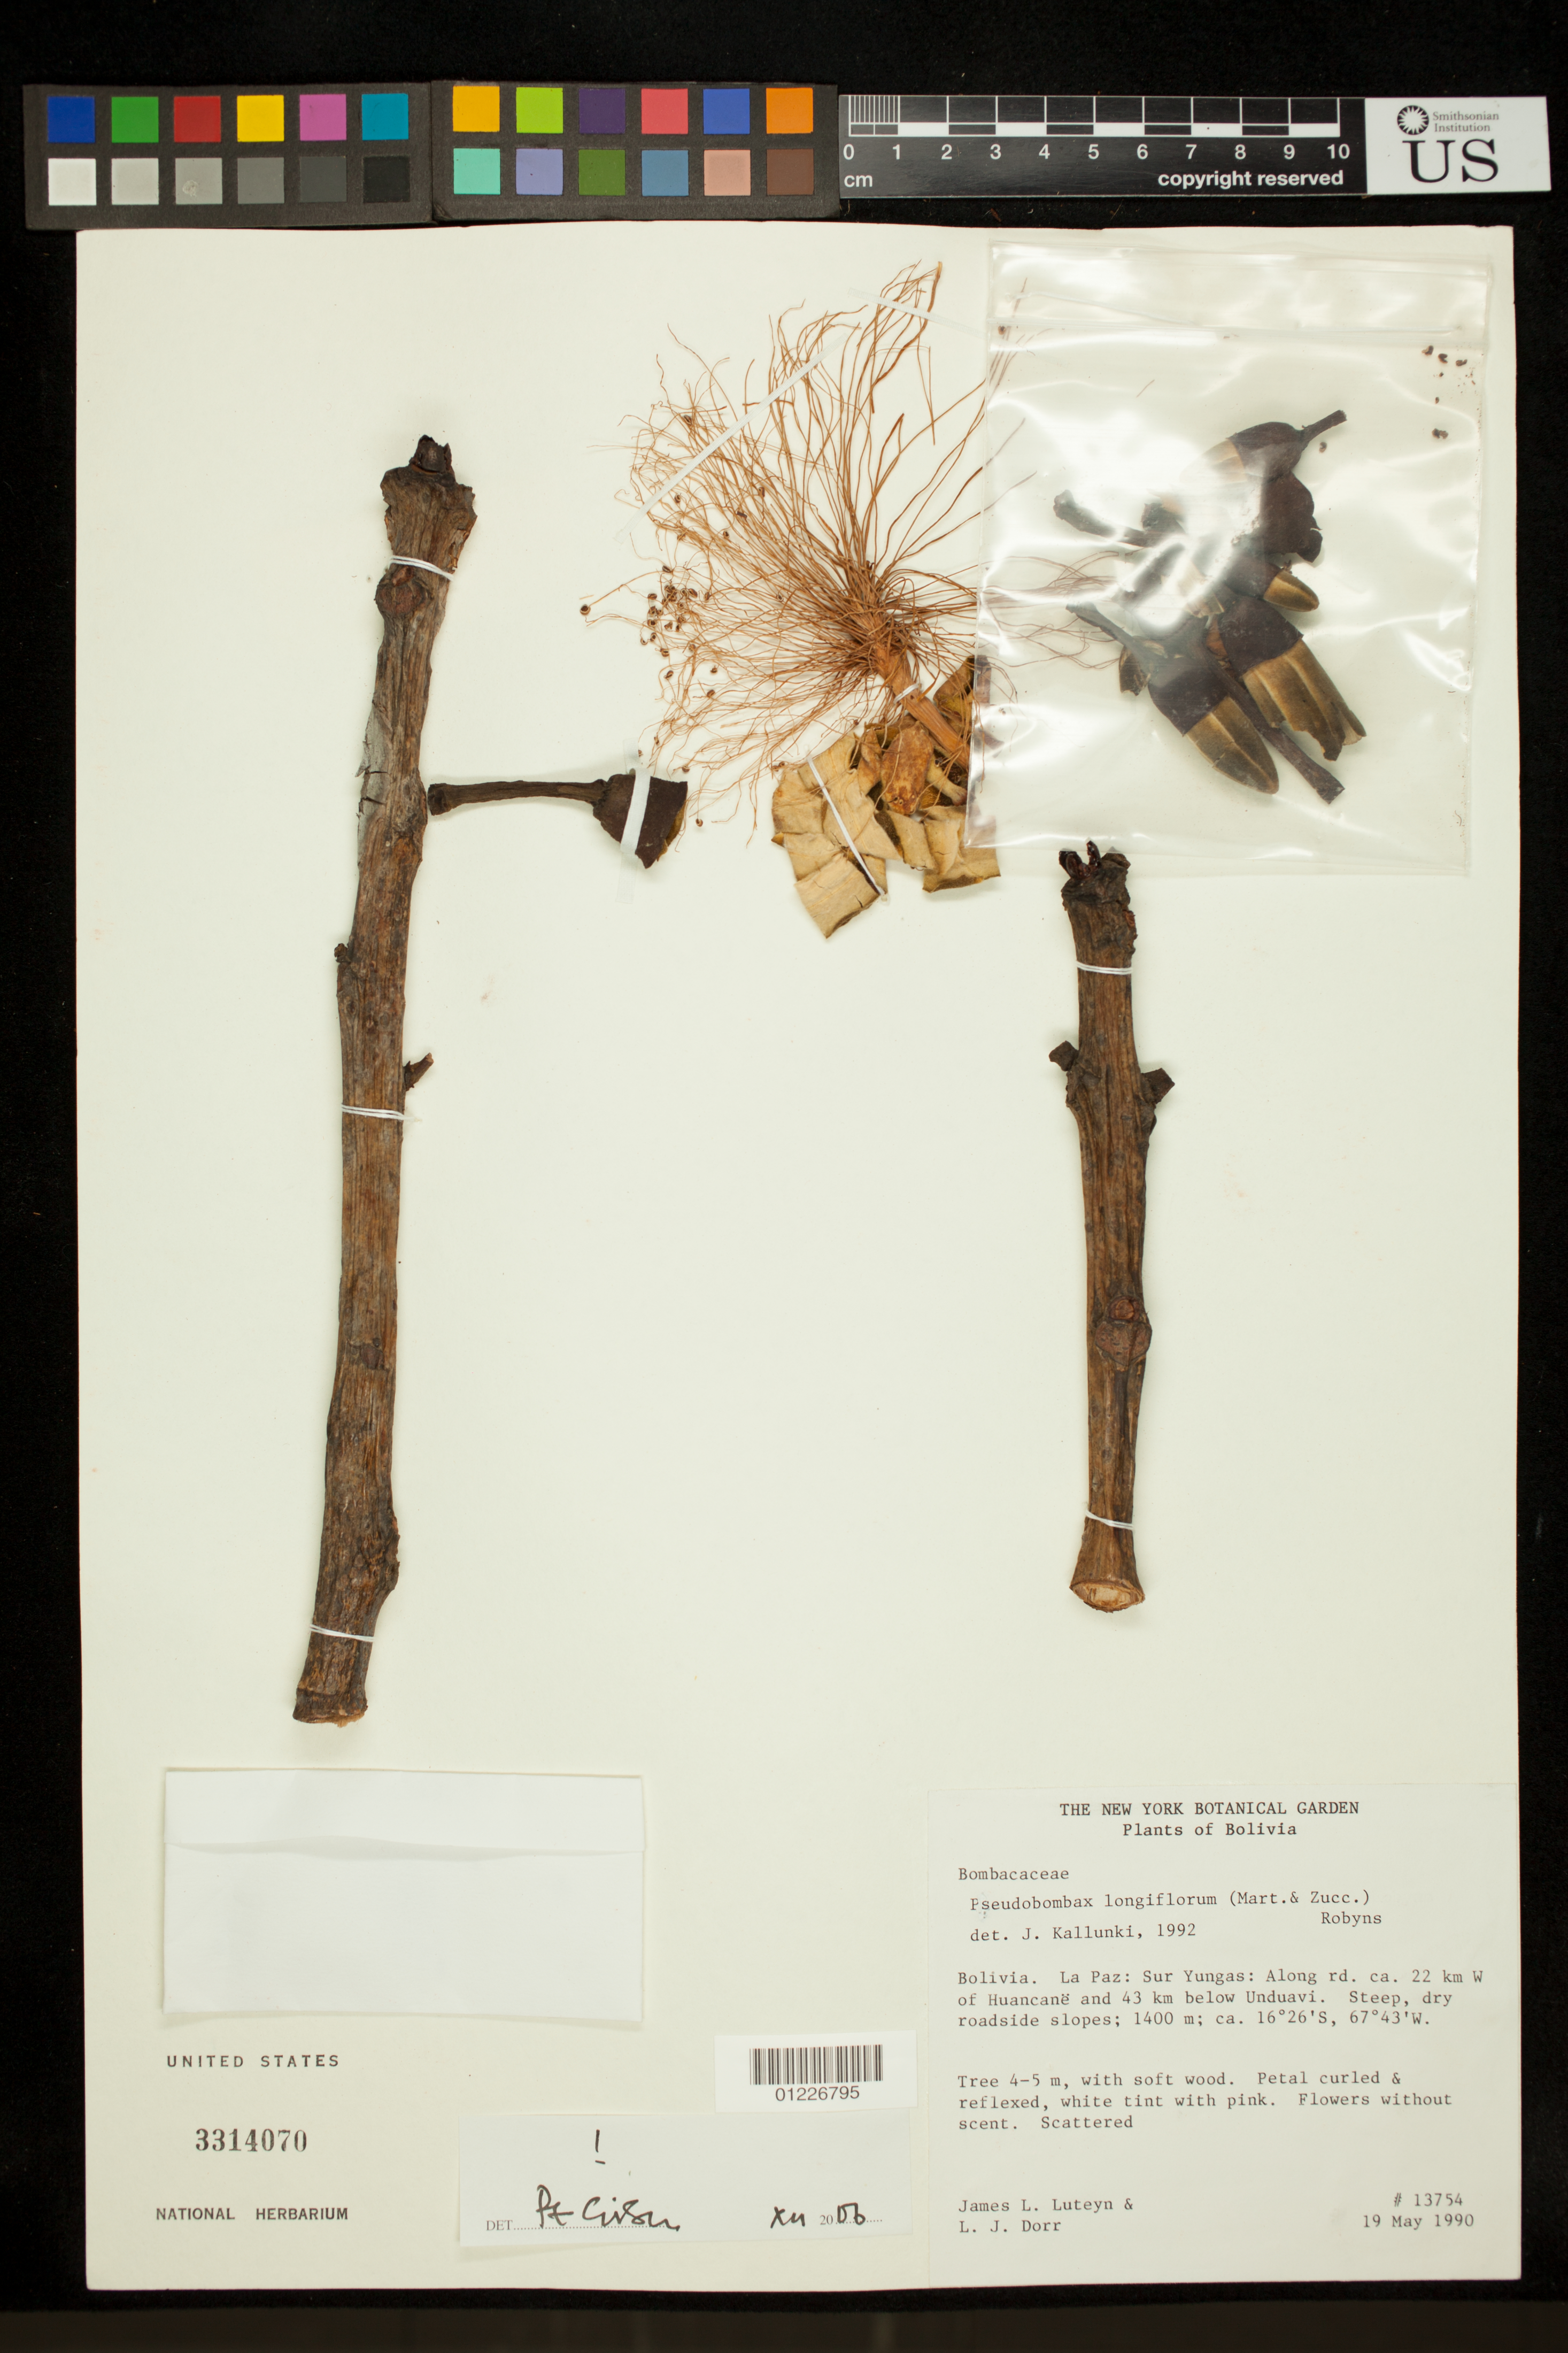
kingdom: Plantae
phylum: Tracheophyta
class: Magnoliopsida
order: Malvales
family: Malvaceae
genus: Pseudobombax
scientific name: Pseudobombax longiflorum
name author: (Mart. & Zucc.) A. Robyns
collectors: J. L. Luteyn & L. J. Dorr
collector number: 13754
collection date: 1990-05-19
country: Bolivia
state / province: La Paz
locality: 22 km W of Huancano and 43 km below Unduavi. Steep, dry roadside slopes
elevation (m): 1400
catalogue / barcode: US 3314070